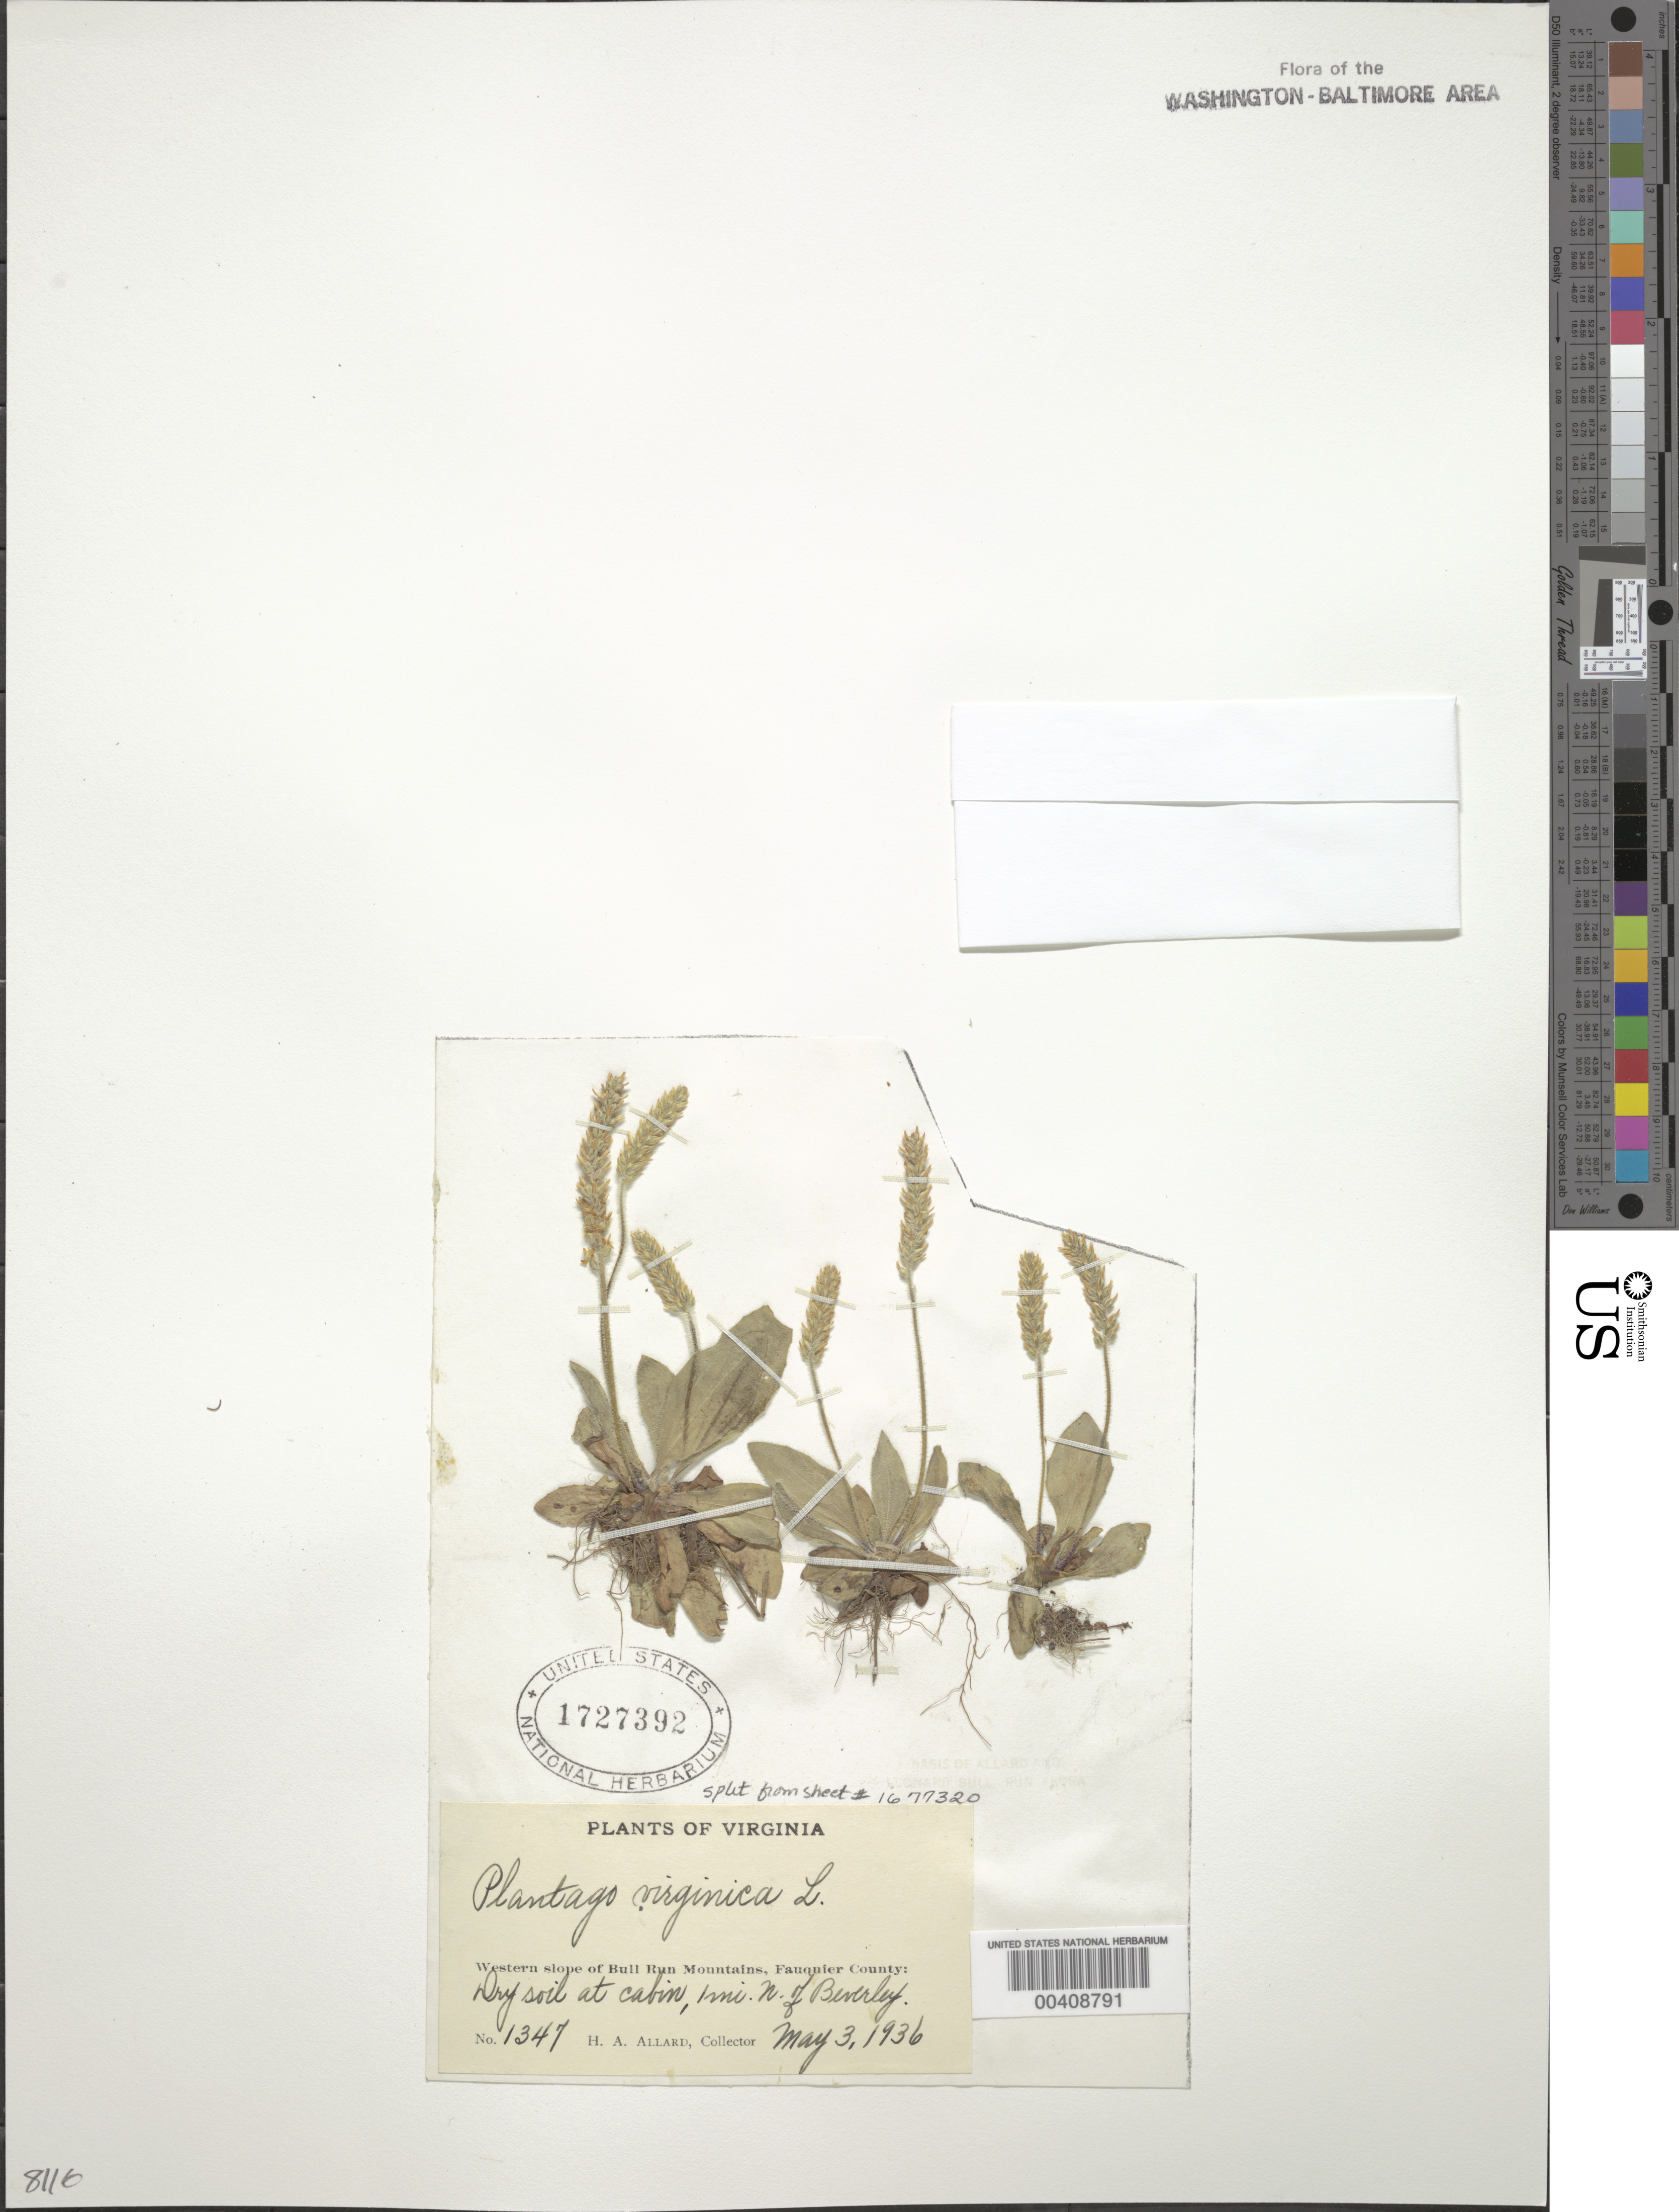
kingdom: Plantae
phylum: Tracheophyta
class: Magnoliopsida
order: Lamiales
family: Plantaginaceae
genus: Plantago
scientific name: Plantago virginica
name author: L.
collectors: H. A. Allard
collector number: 1347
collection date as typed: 03 May 1936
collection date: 1936-05-03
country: United States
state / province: Virginia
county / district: Fauquier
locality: Beverley, west slope of Bull Run Mts.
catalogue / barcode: US 1727392